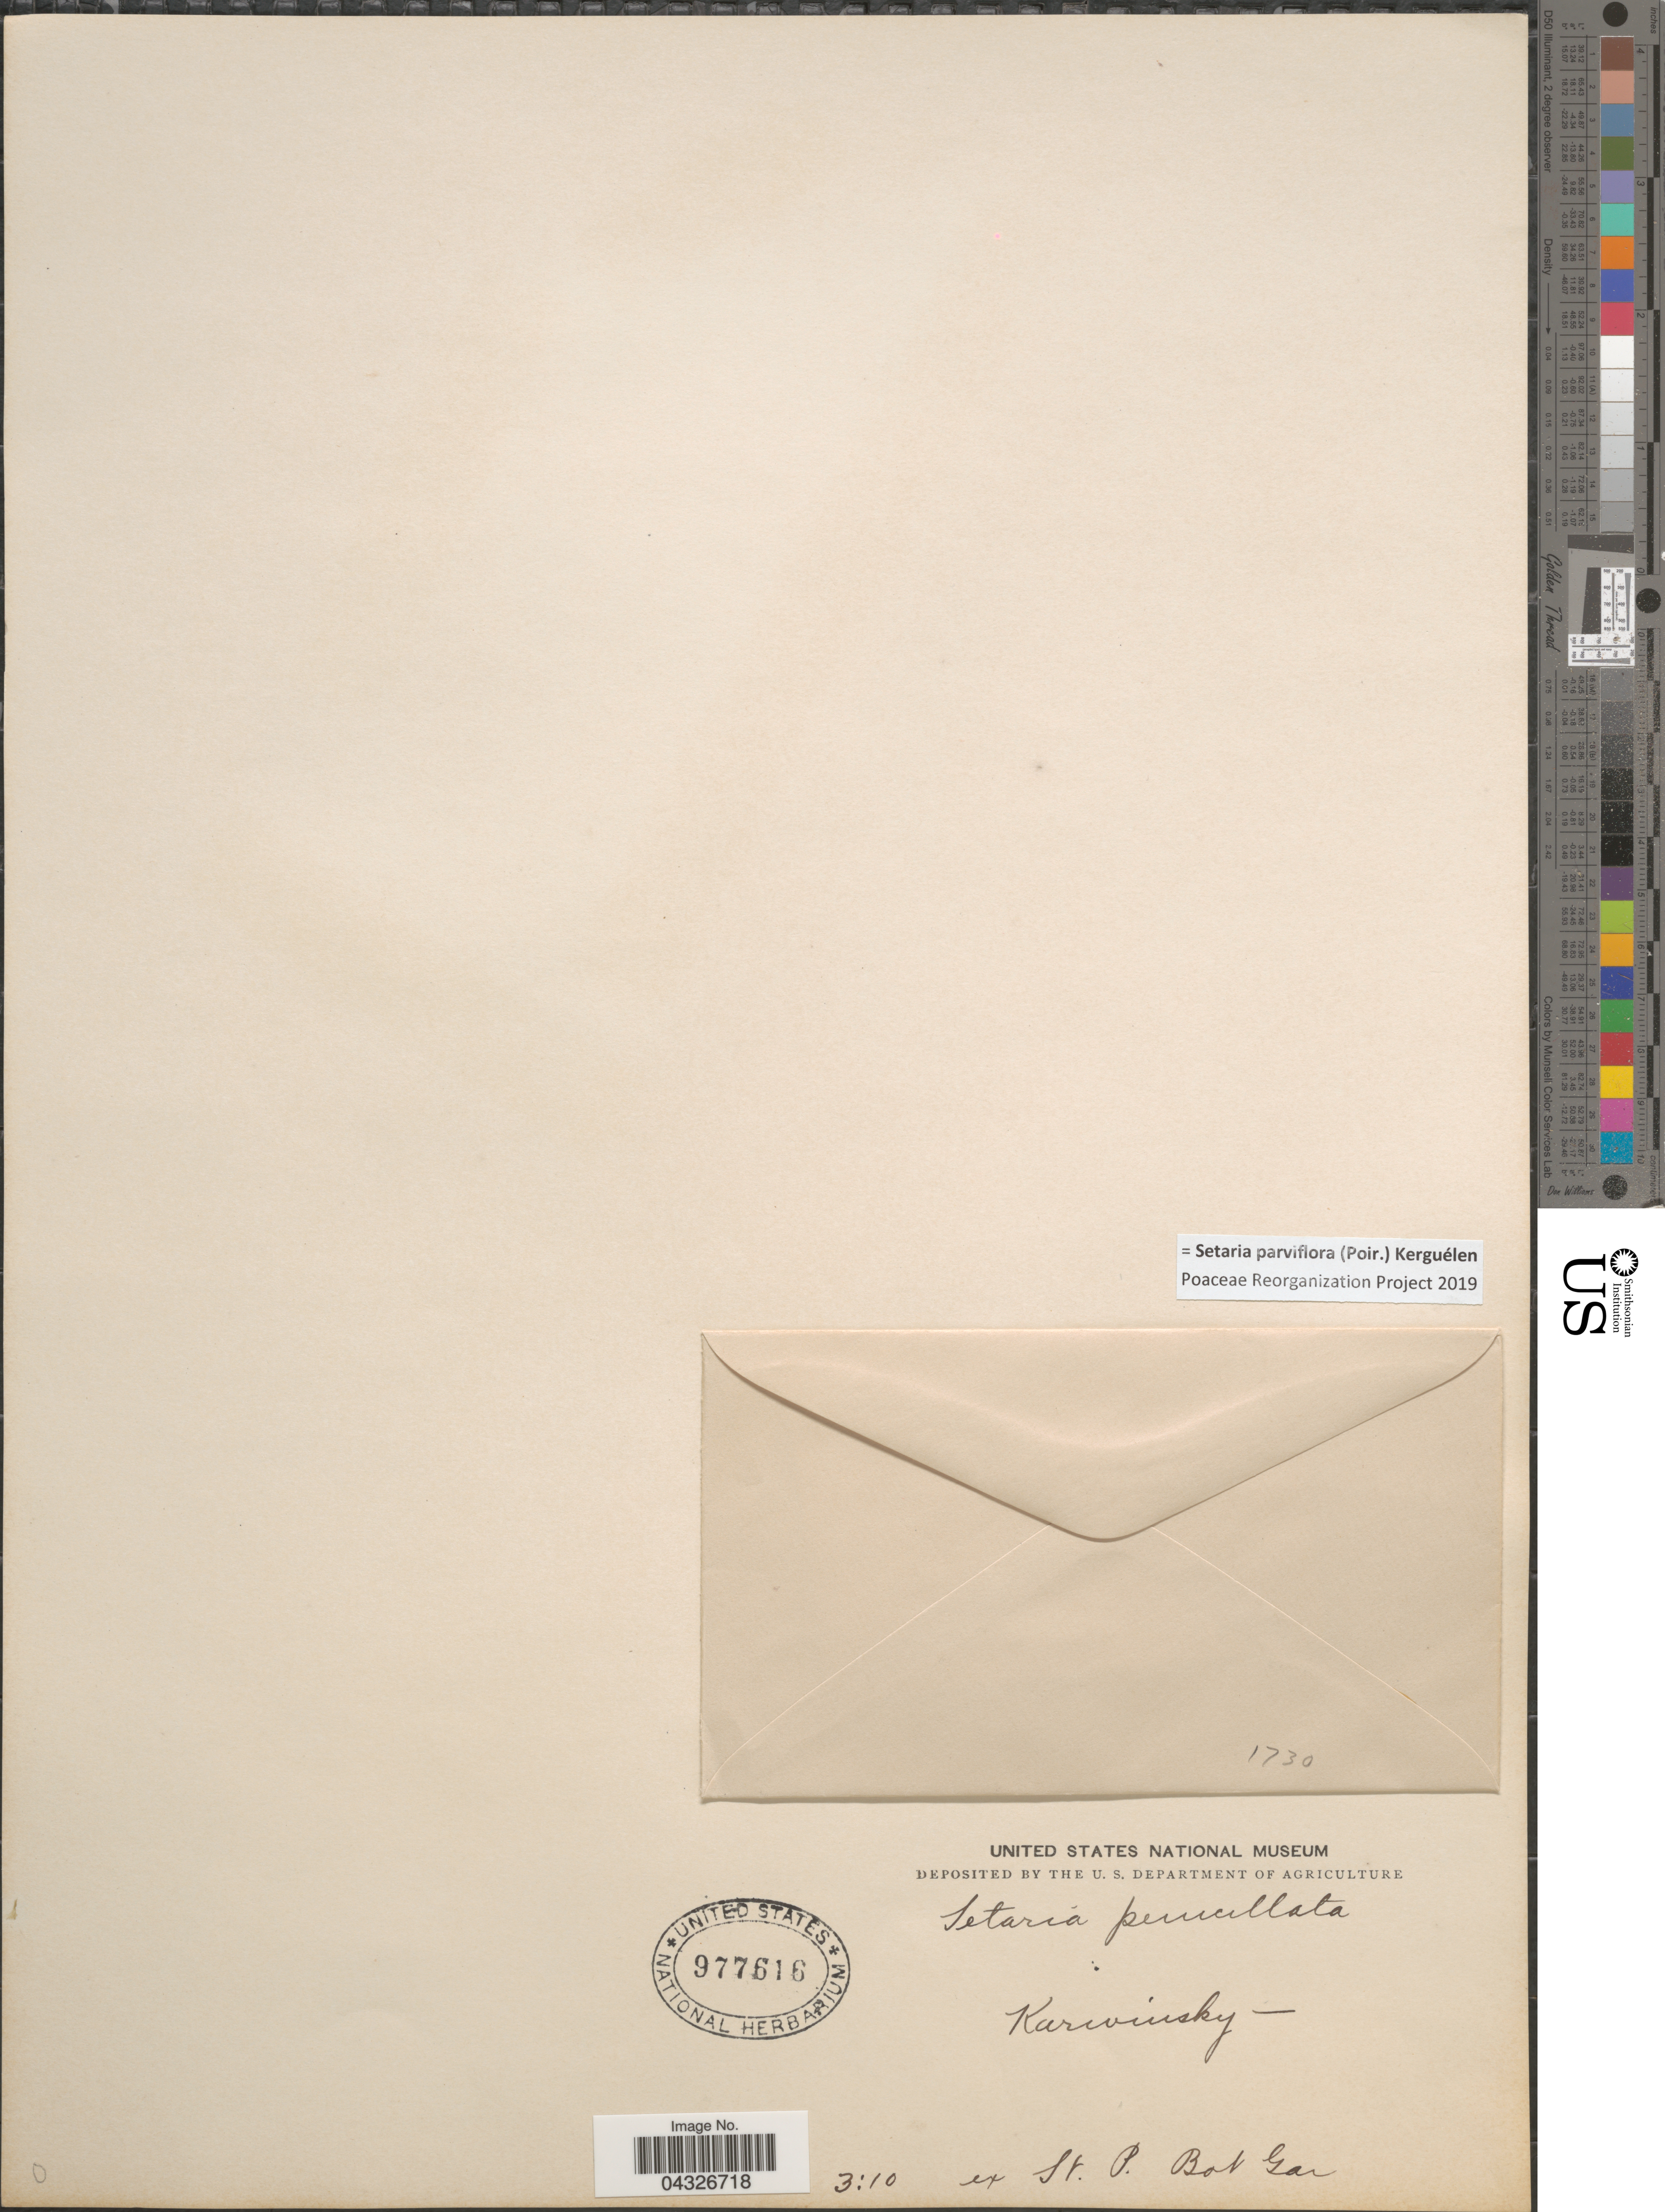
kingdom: Plantae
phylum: Tracheophyta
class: Liliopsida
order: Poales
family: Poaceae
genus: Setaria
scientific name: Setaria parviflora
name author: (Poir.) Kerguélen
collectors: Karwinsky, --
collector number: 3:10?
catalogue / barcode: US 977616